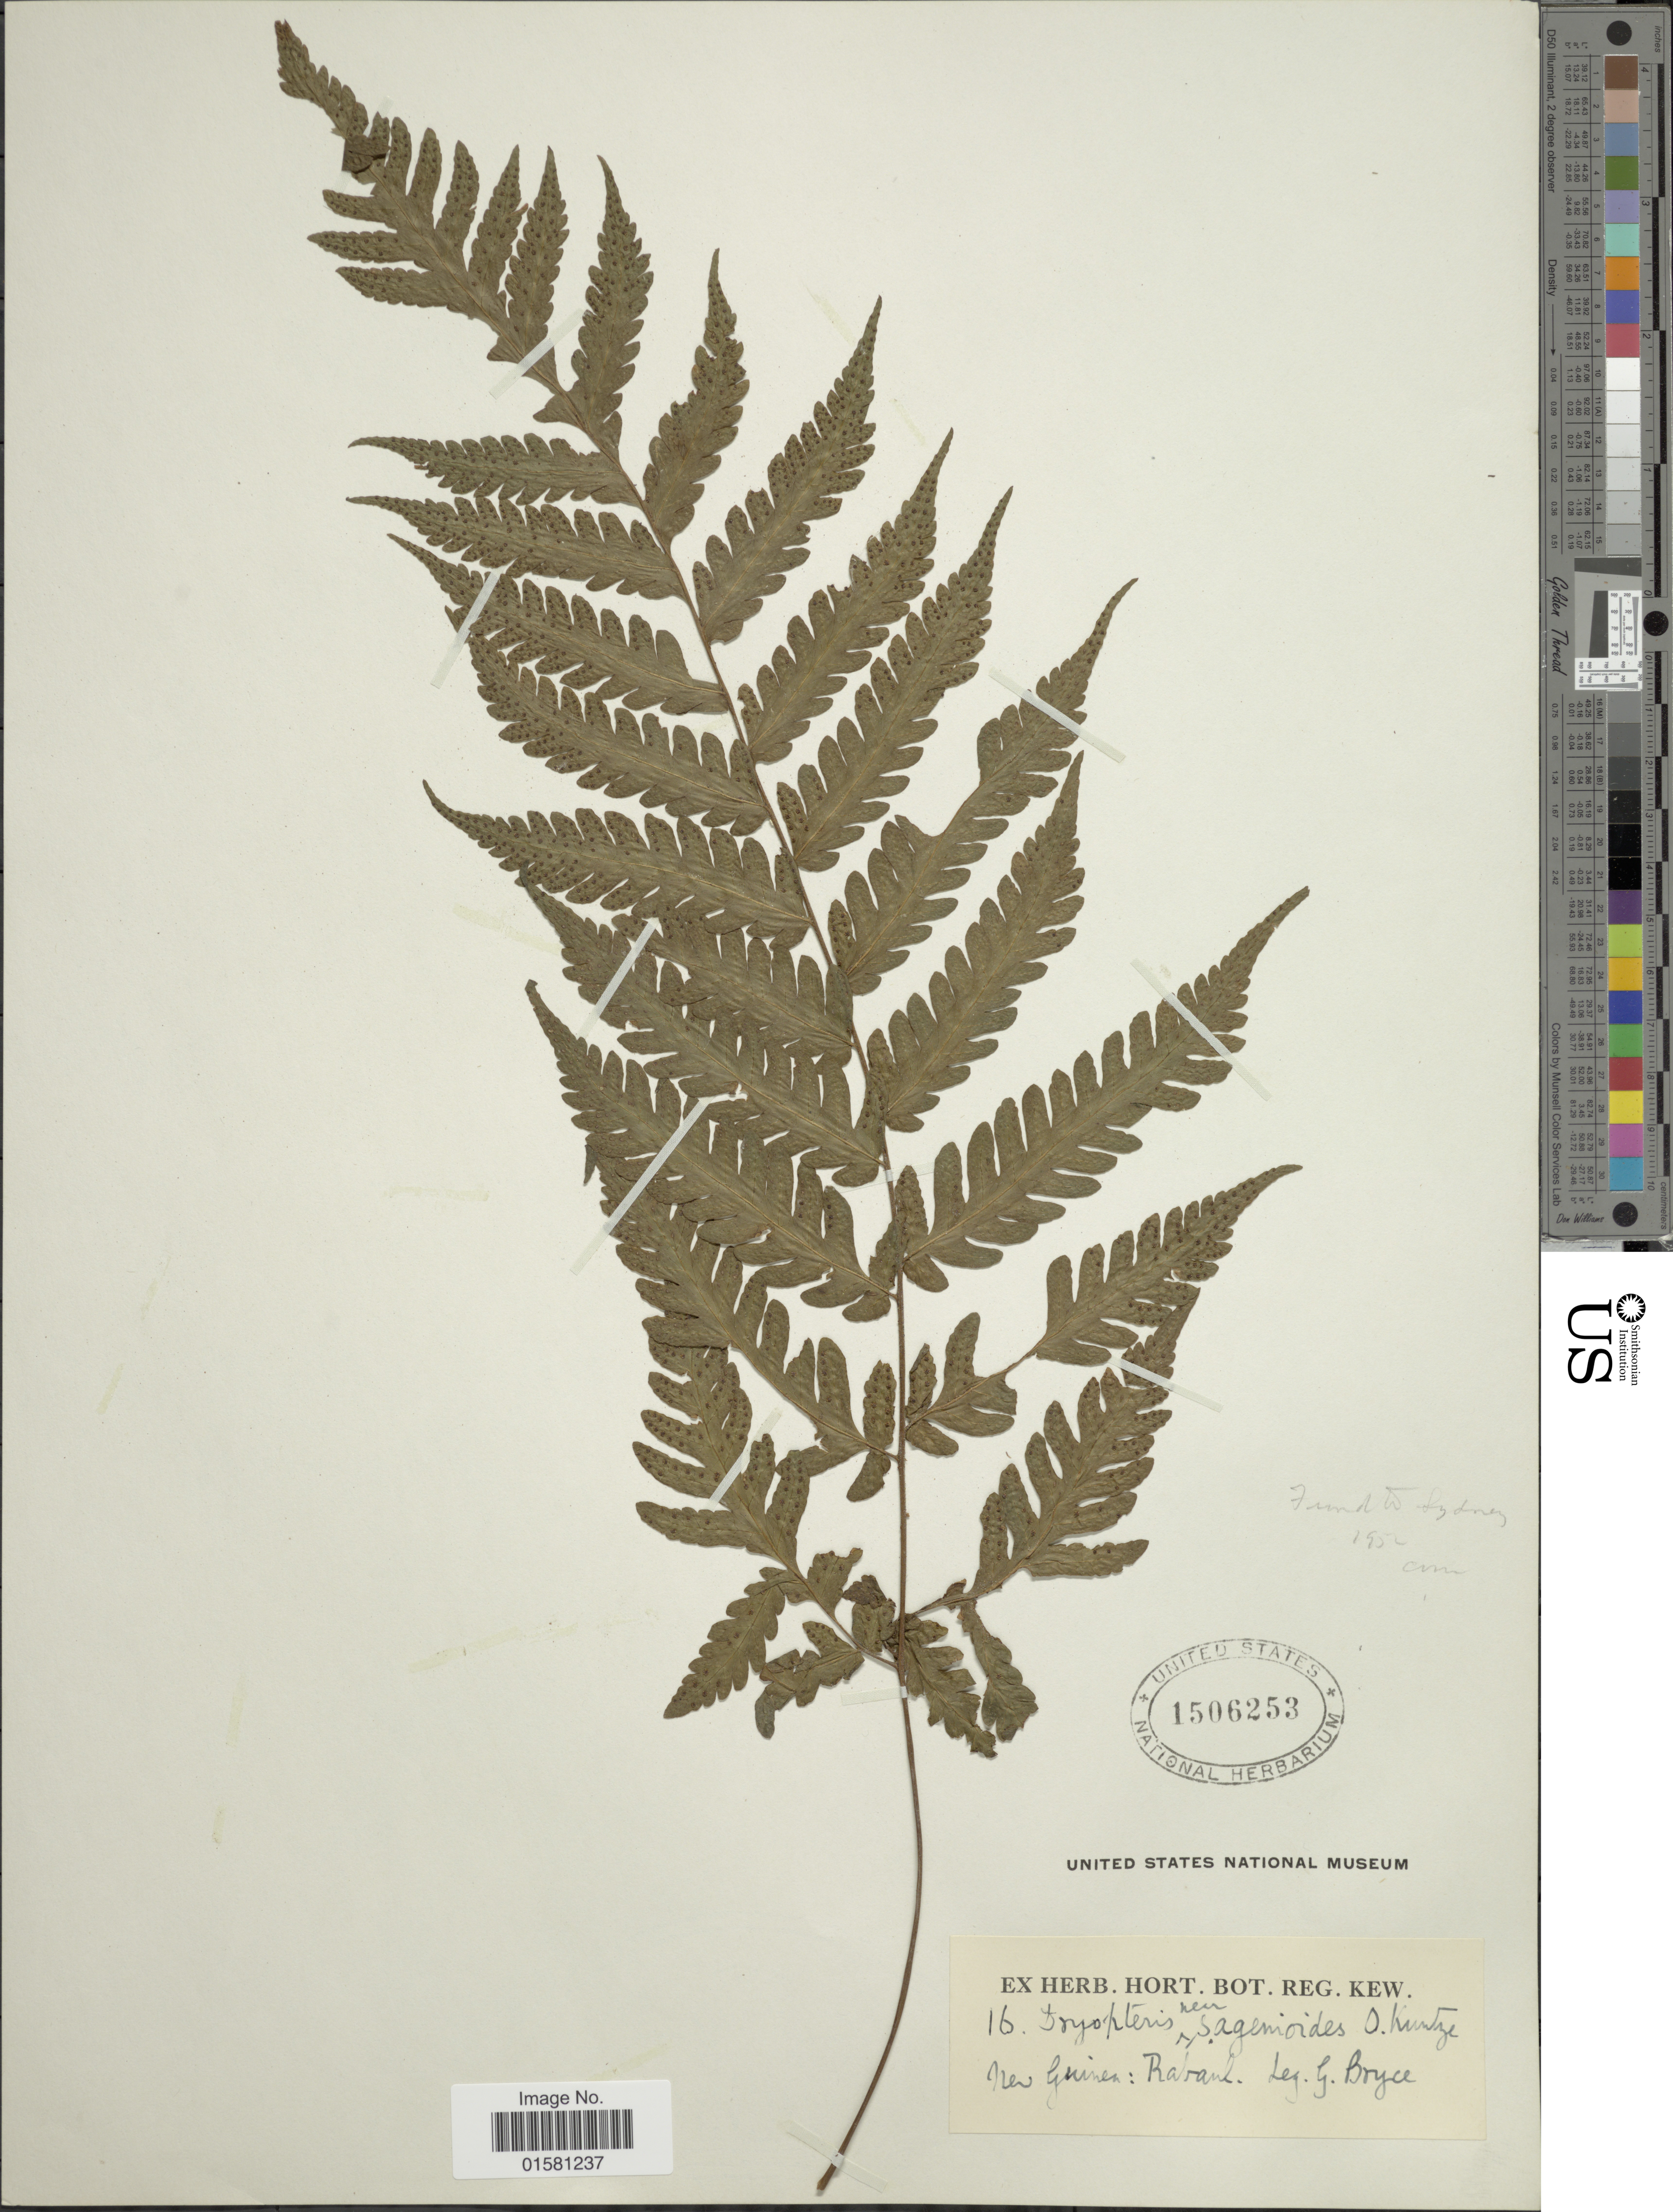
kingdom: Plantae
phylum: Tracheophyta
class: Polypodiopsida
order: Polypodiales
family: Tectariaceae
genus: Tectaria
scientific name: Tectaria sagenioides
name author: (Mett.) Christenh.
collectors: S. Boyce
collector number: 16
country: Papua New Guinea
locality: New Guinea: Rabaul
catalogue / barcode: US 1506253